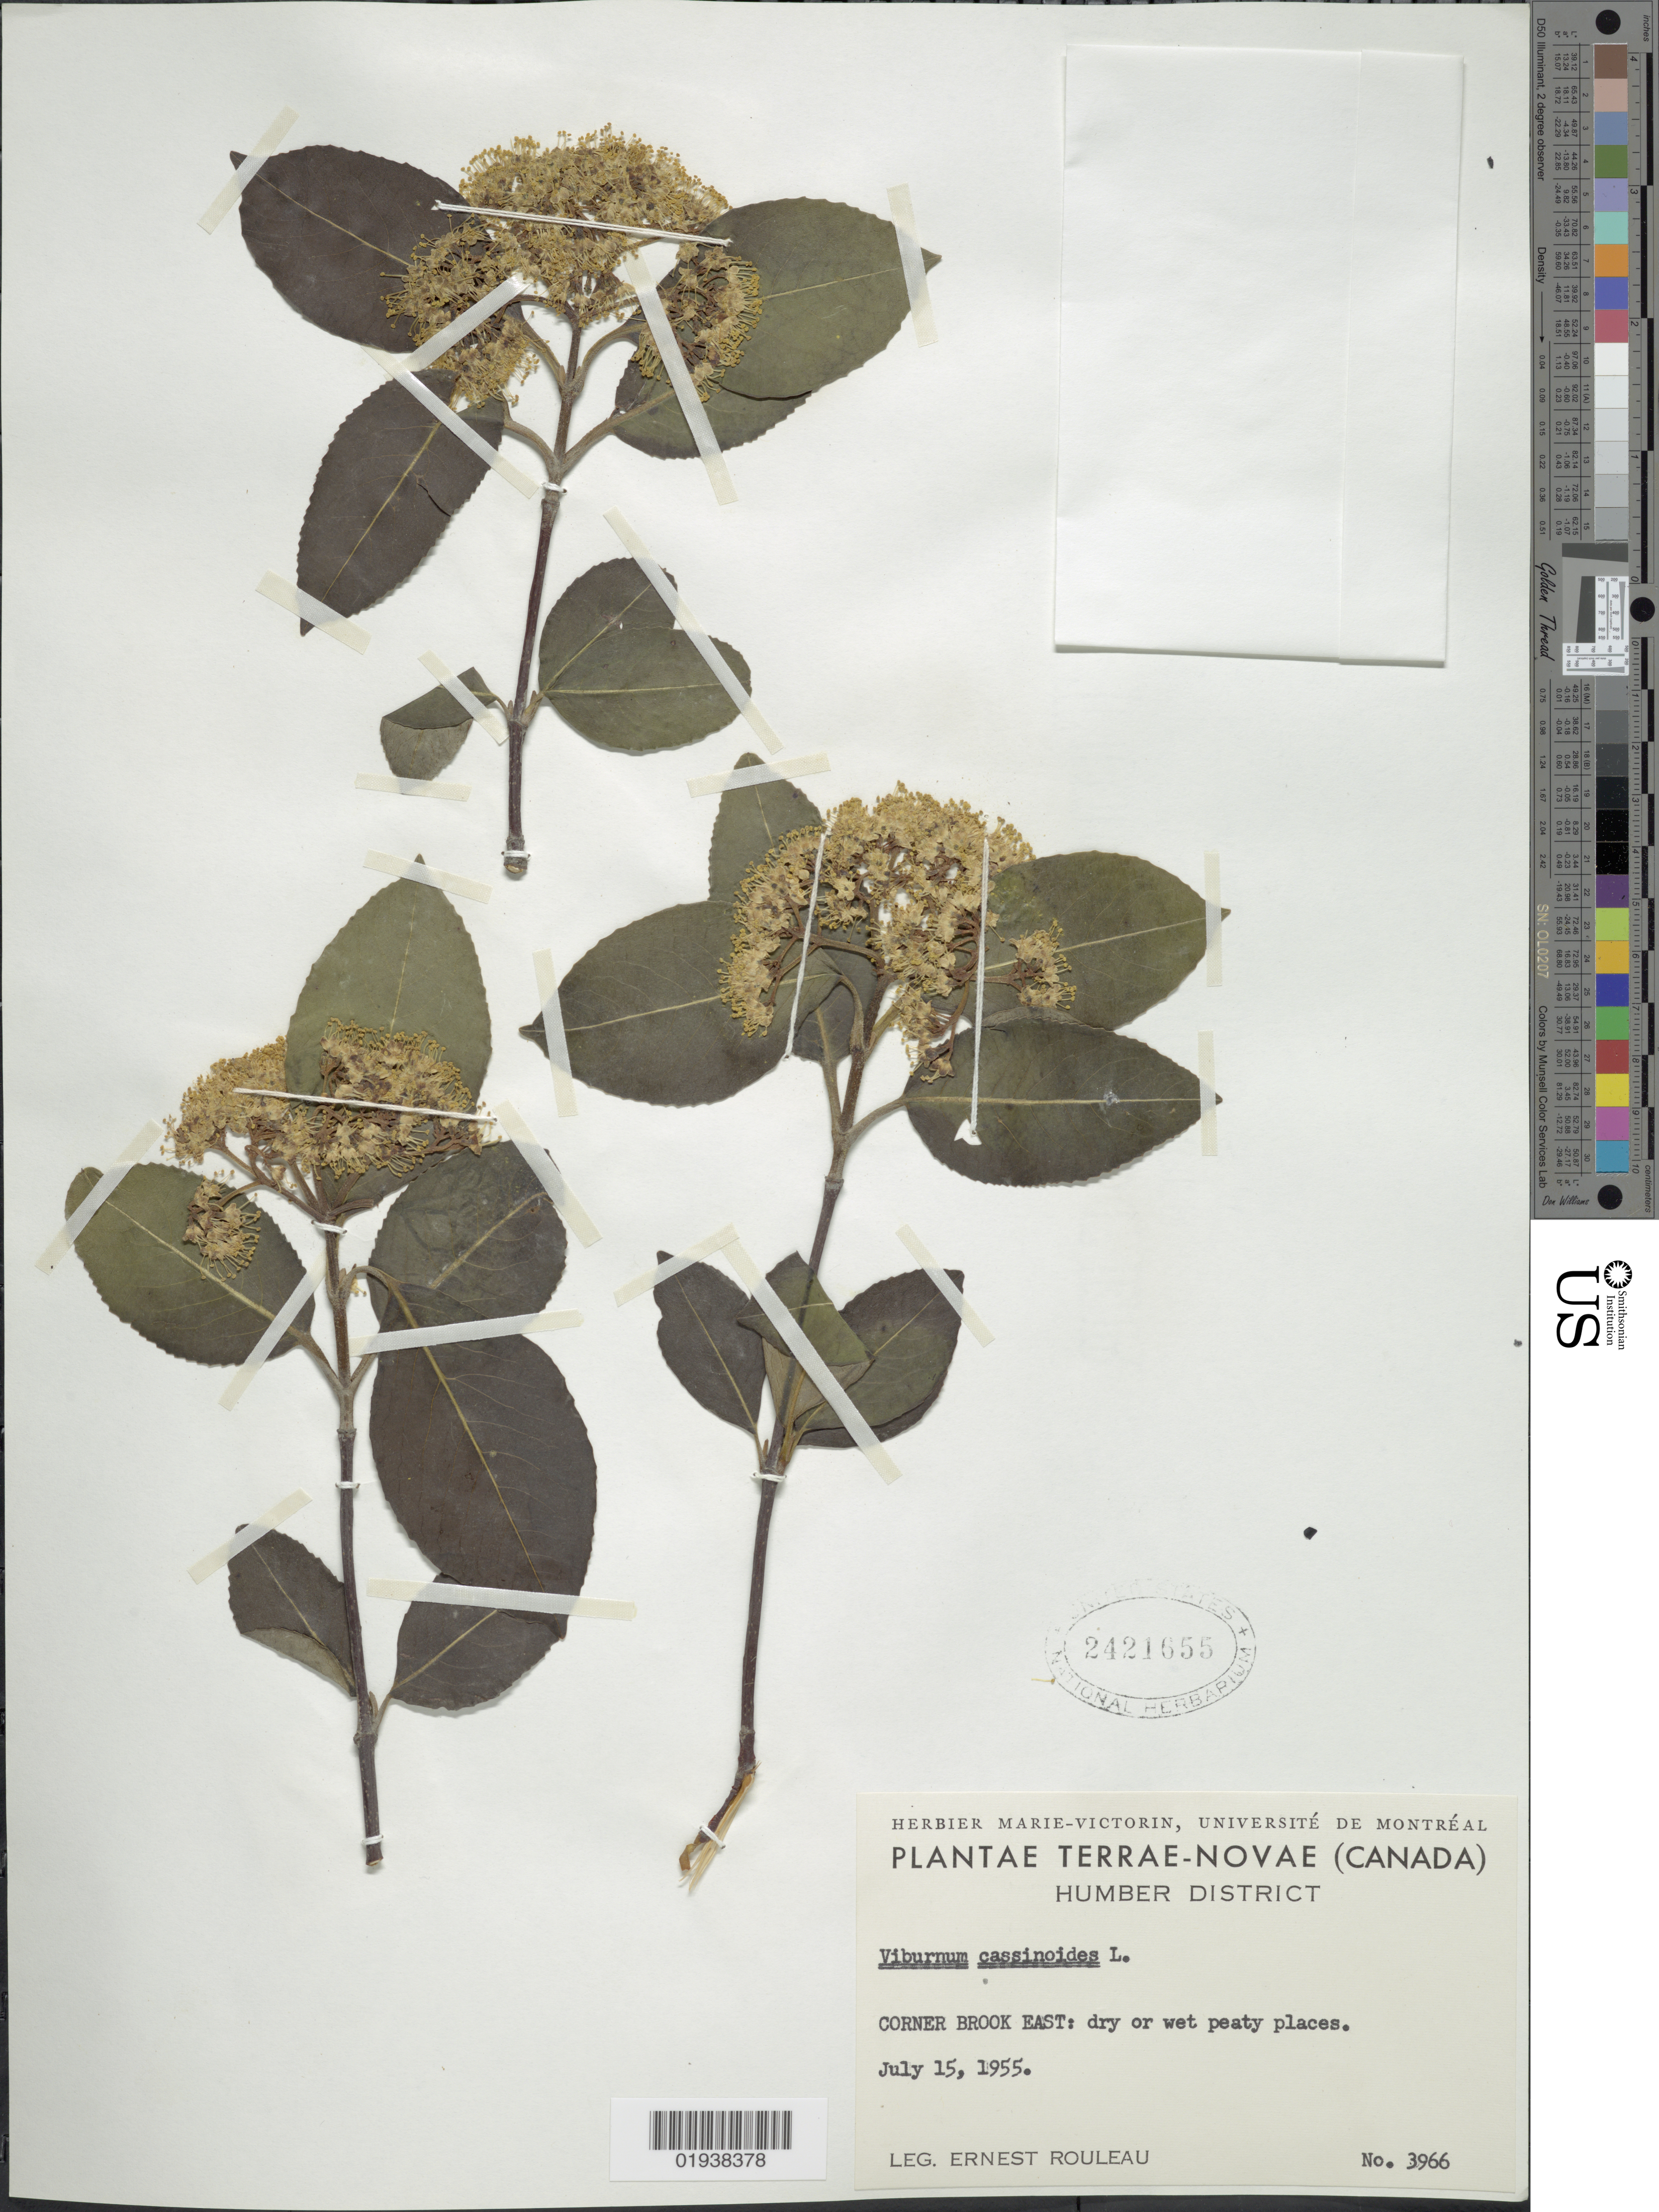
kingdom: Plantae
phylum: Tracheophyta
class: Magnoliopsida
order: Dipsacales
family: Viburnaceae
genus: Viburnum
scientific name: Viburnum cassinoides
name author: L.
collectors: E. Rouleau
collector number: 3966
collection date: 1955-07-15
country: Canada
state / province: Newfoundland and Labrador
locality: Terrae-Novae. Humber District. Corner Brook East: dry or wet peaty places.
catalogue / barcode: US 2421655